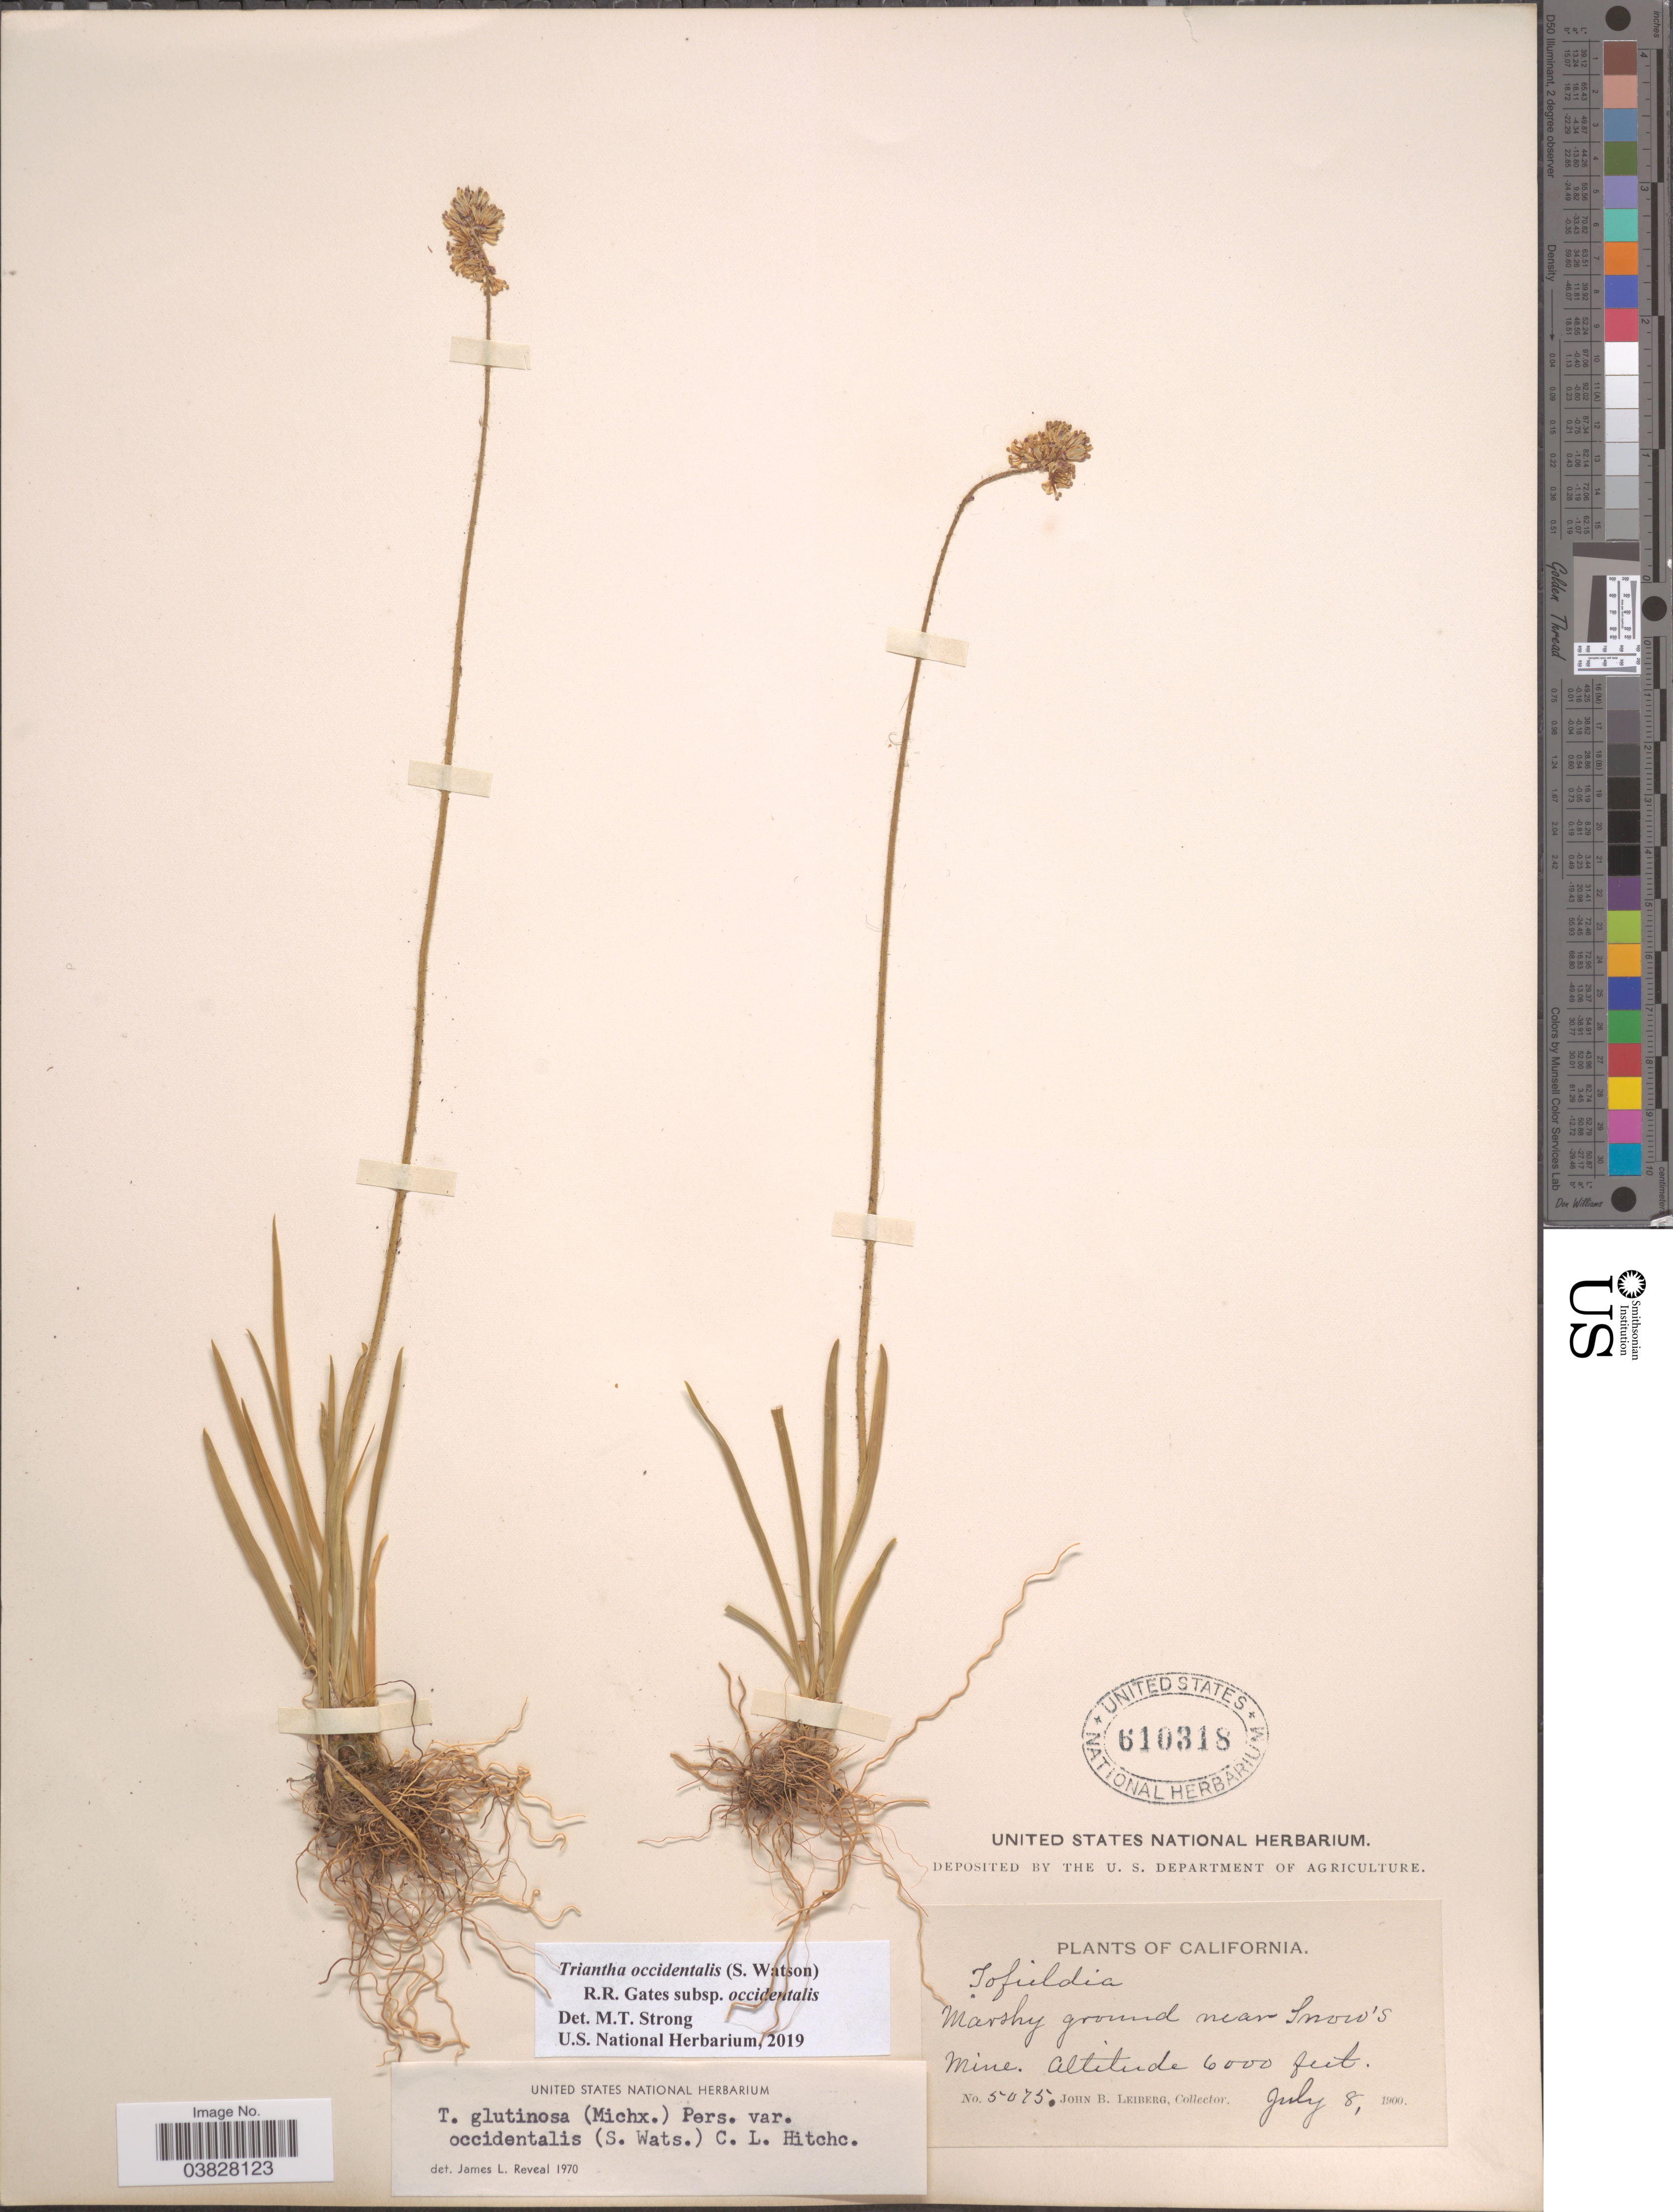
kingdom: Plantae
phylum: Tracheophyta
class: Liliopsida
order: Alismatales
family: Tofieldiaceae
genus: Triantha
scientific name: Triantha occidentalis subsp. occidentalis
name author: (S. Watson) R.R. Gates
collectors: J. B. Leiberg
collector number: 5075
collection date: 1900-07-08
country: United States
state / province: California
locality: Near Snow's Mine.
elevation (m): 1829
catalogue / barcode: US 610318